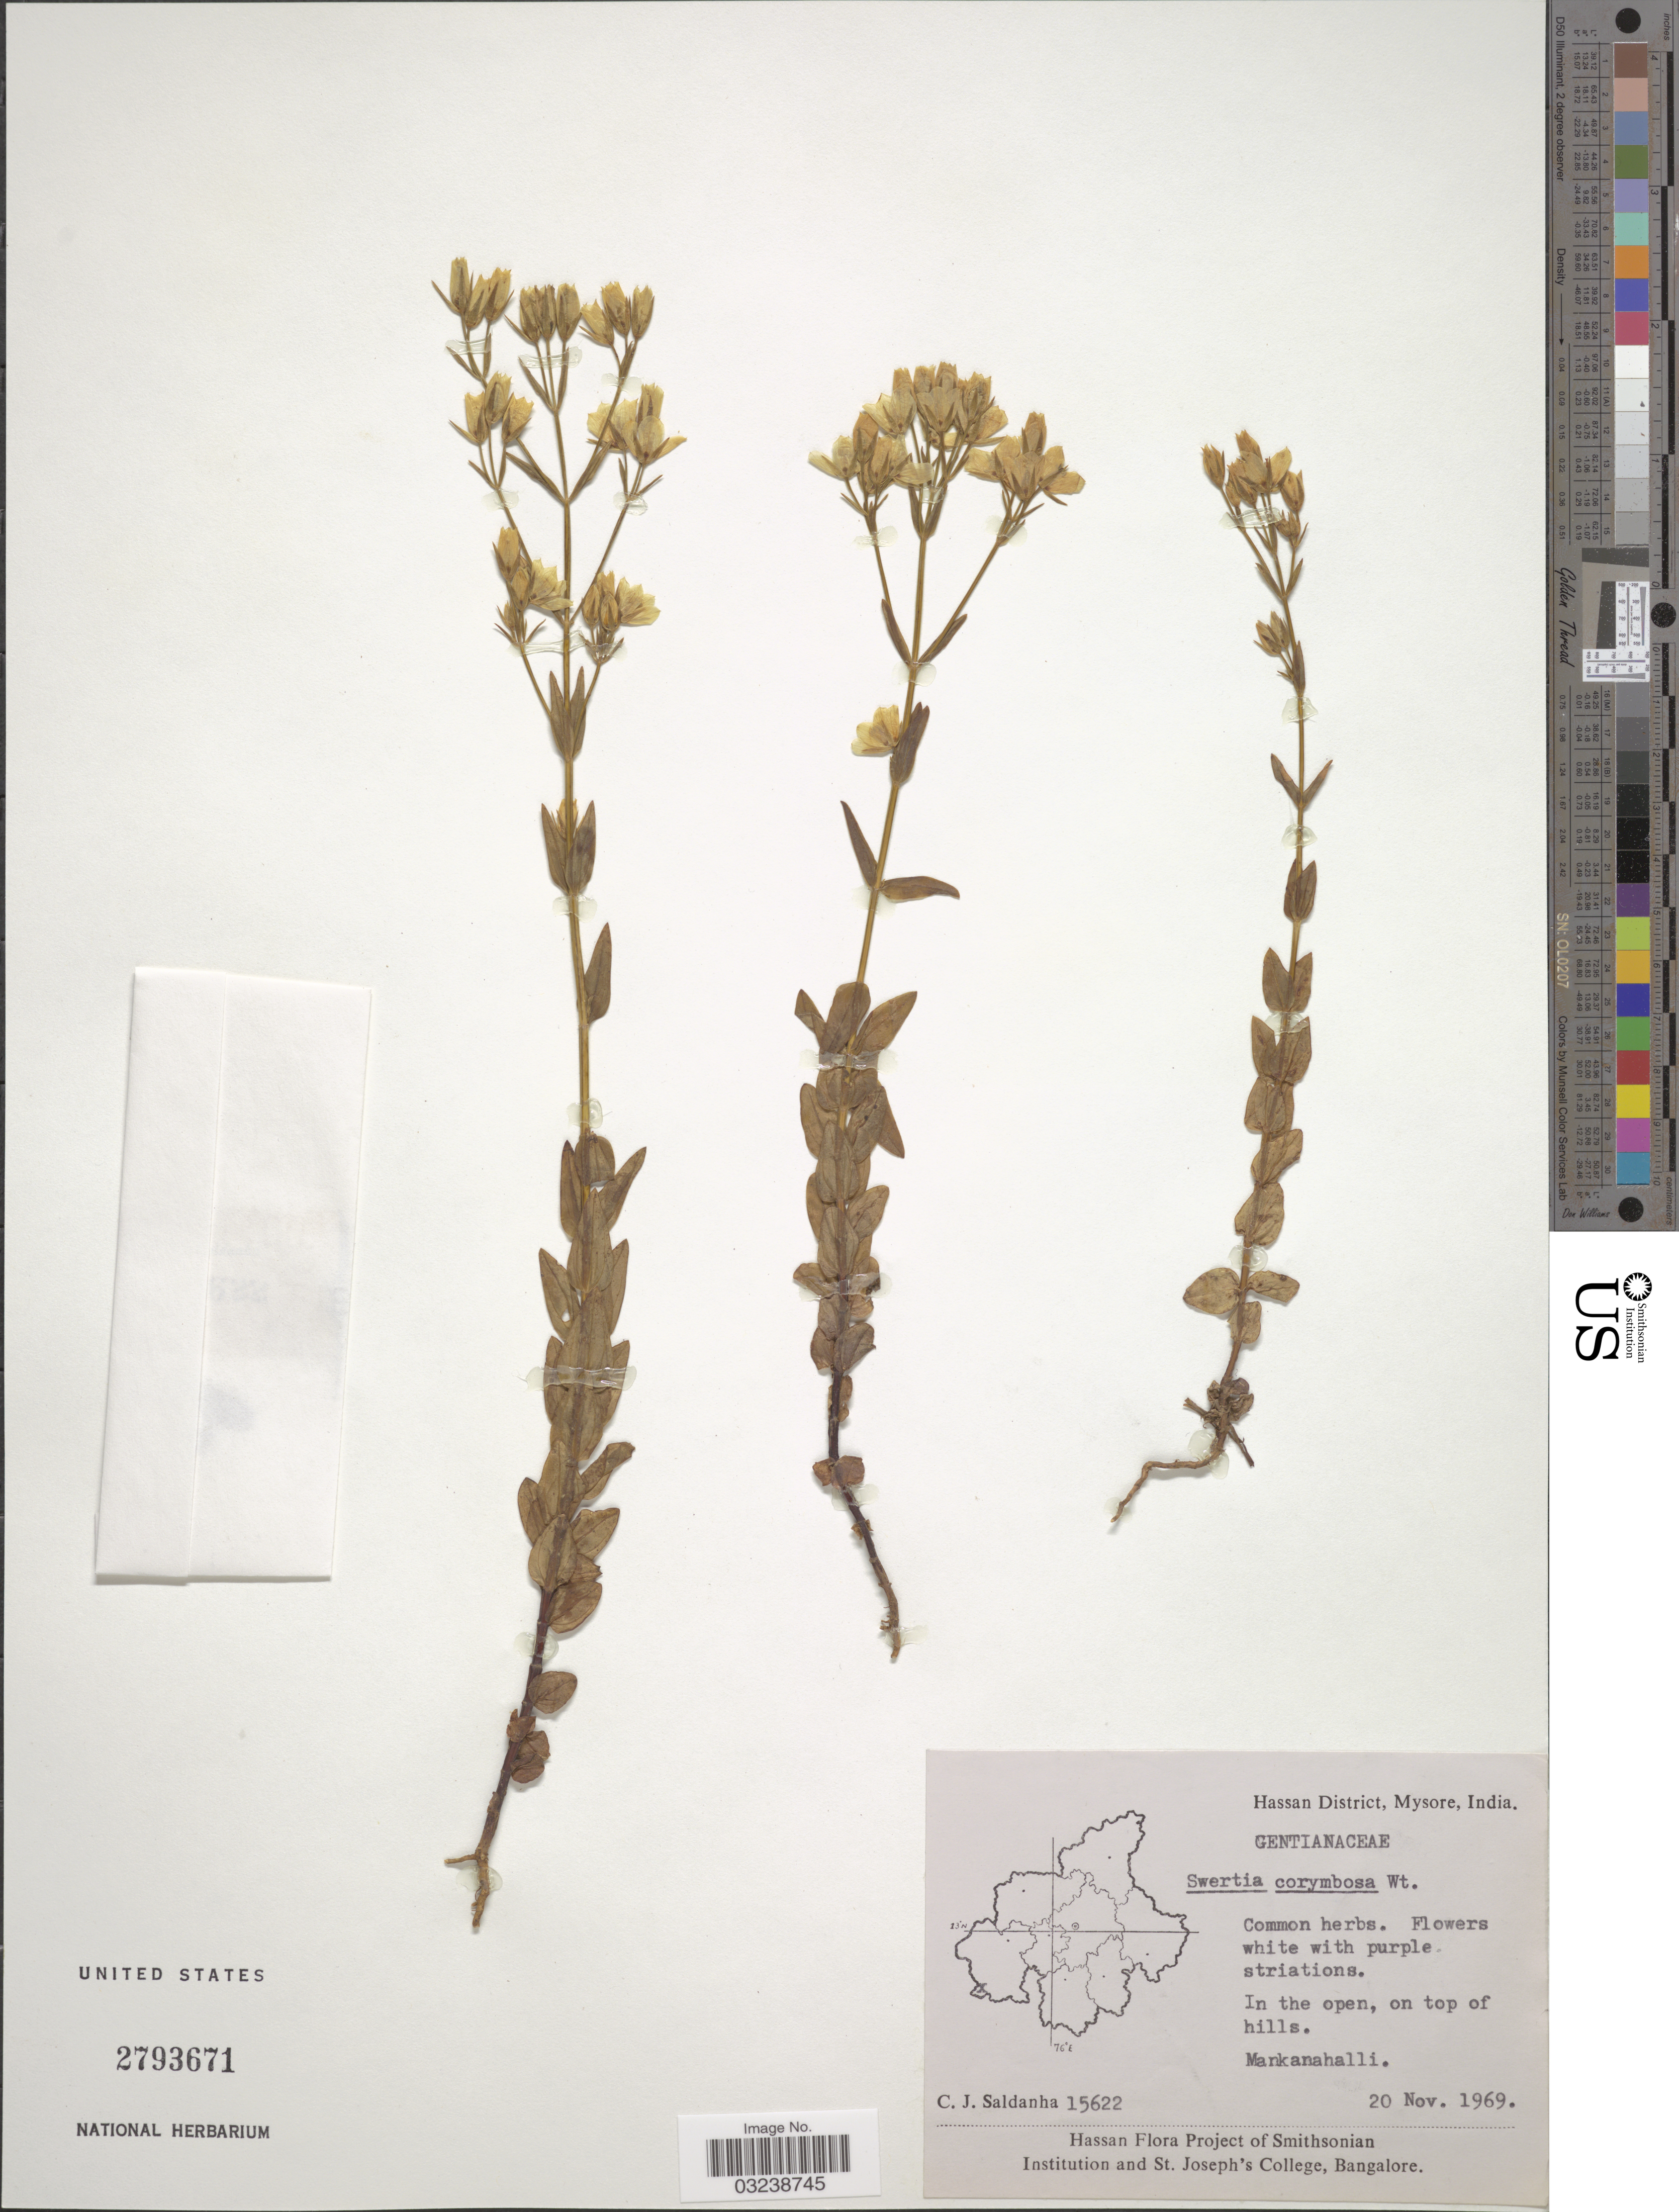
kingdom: Plantae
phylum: Tracheophyta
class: Magnoliopsida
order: Gentianales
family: Gentianaceae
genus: Swertia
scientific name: Swertia corymbosa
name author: Wight ex Griseb.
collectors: C. J. Saldanha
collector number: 15622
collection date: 1969-11-20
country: India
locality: Hassan District, Mysore. Mankanahalli.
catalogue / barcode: US 2793671